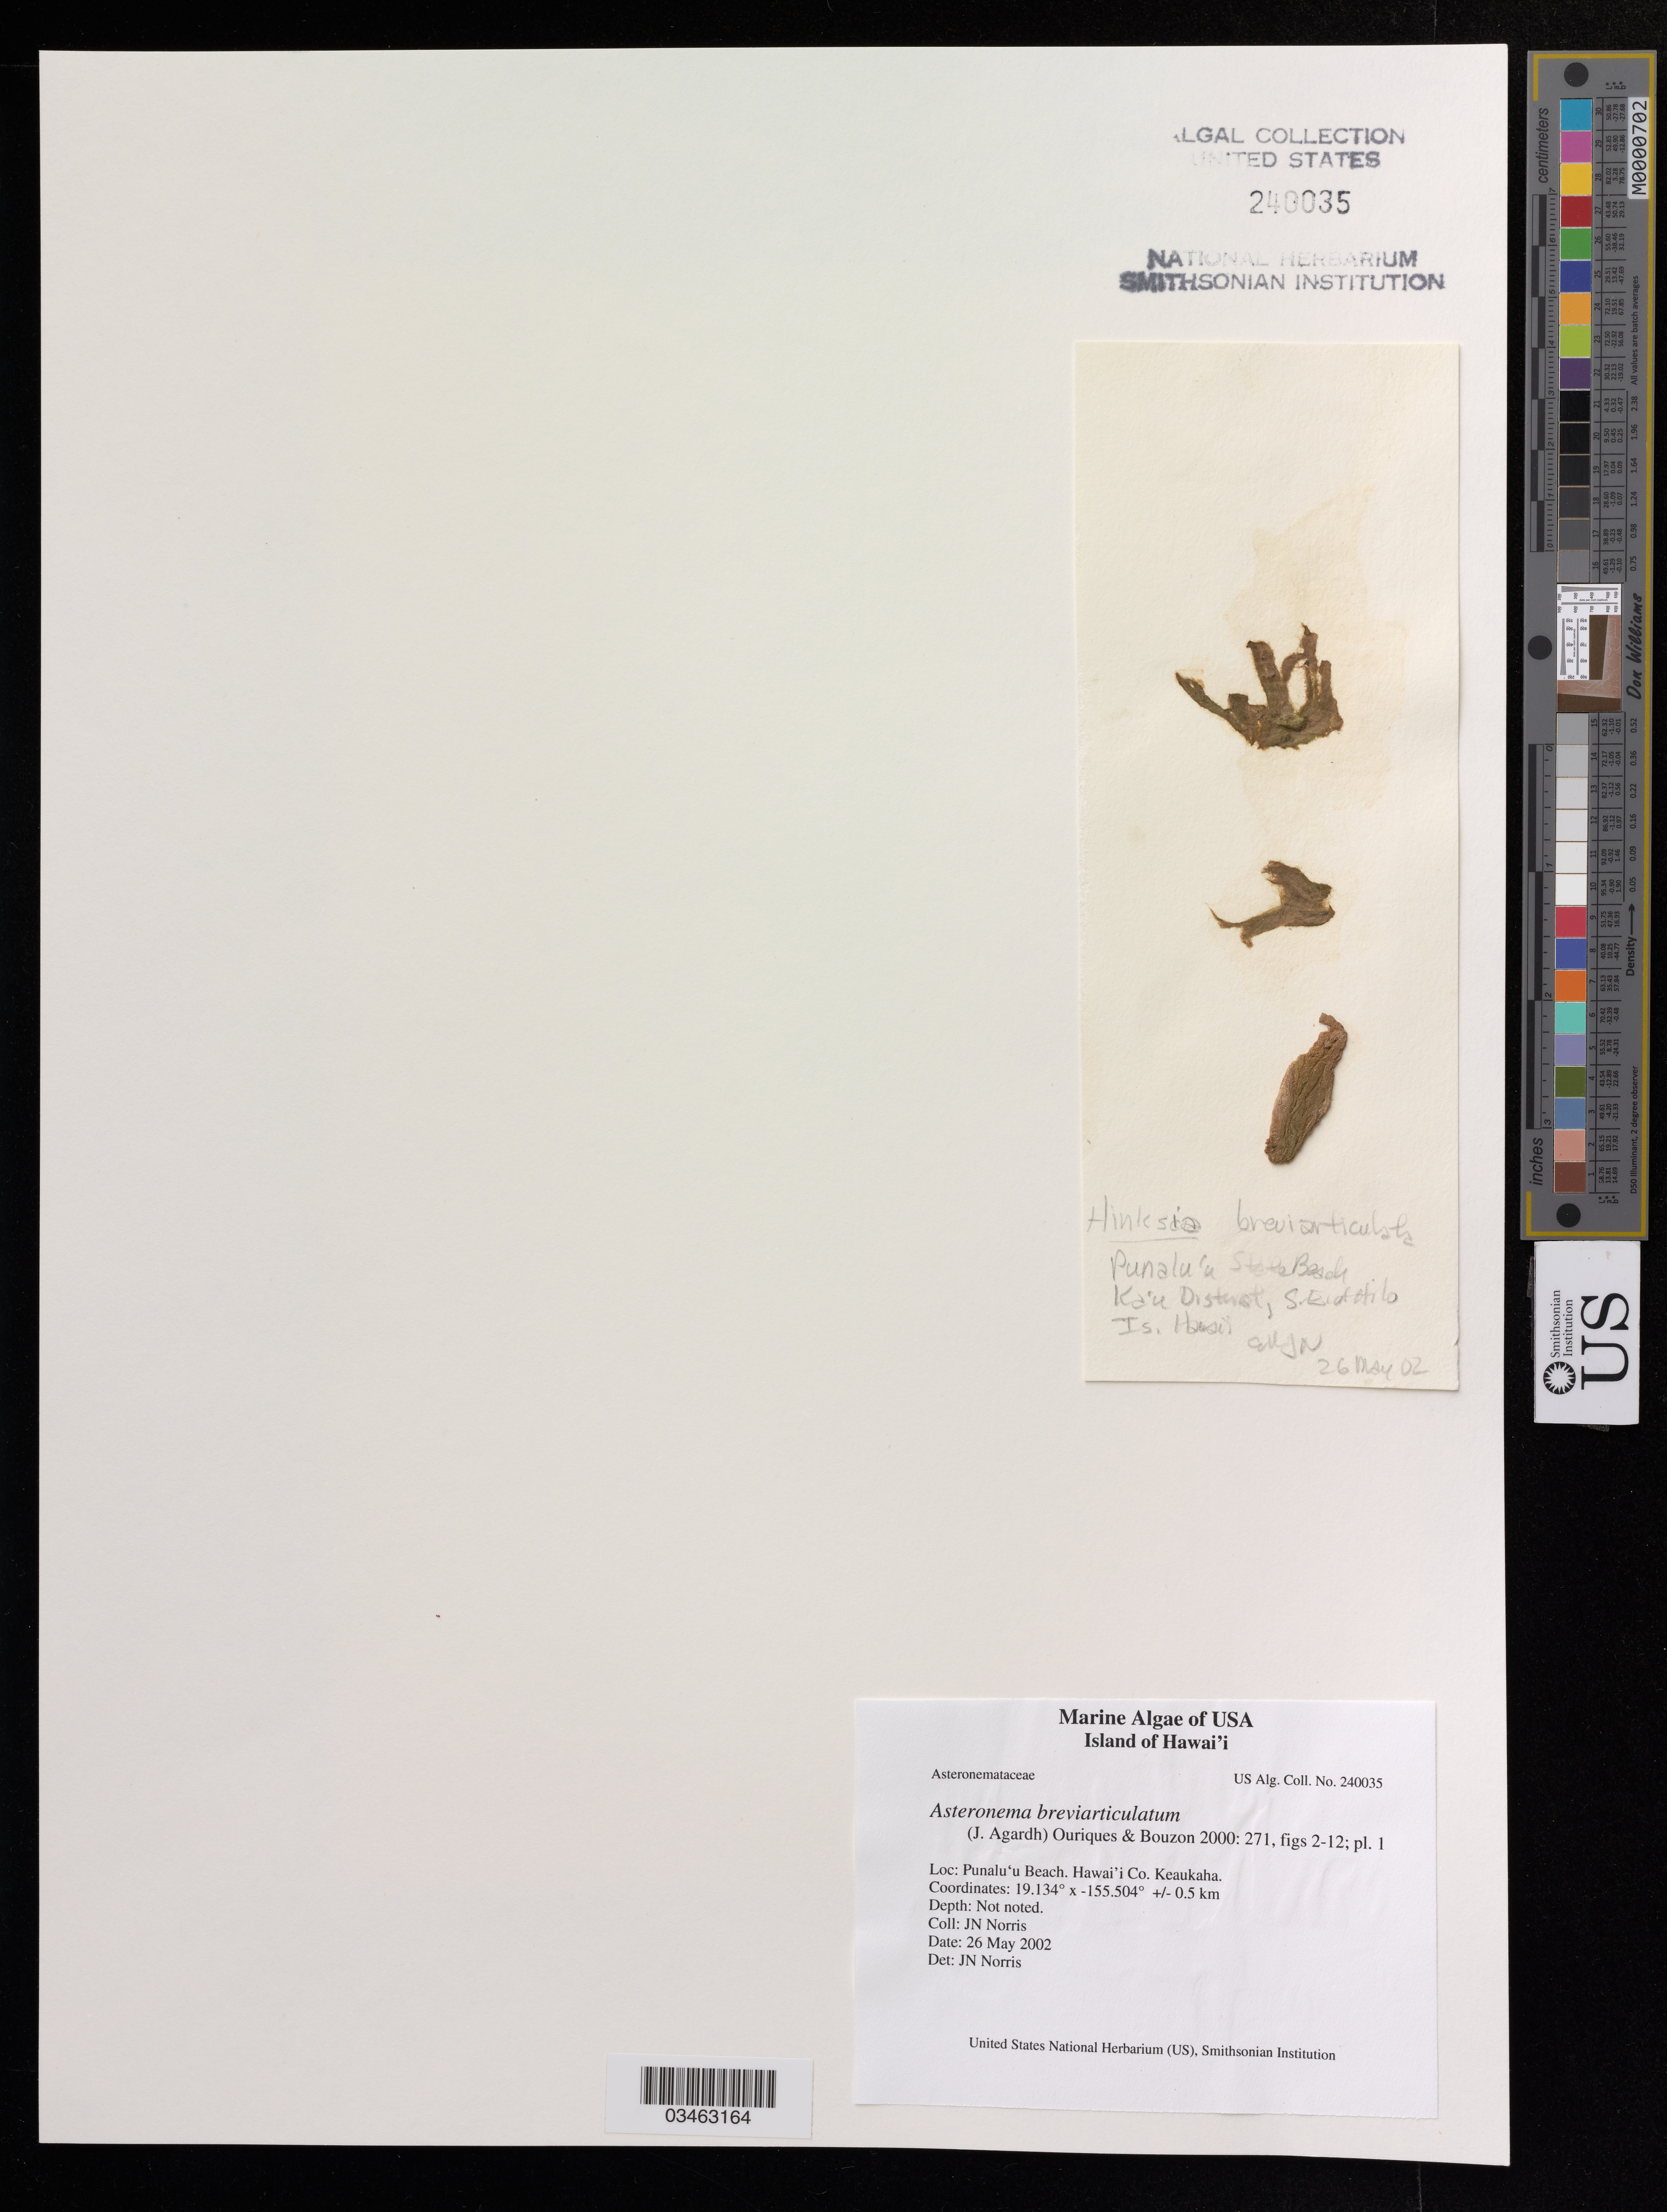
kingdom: Chromista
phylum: Ochrophyta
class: Phaeophyceae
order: Scytothamnales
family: Asteronemataceae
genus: Asteronema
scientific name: Asteronema breviarticulatum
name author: (J. Agardh) Ouriques & Bouzon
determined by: Norris, James N.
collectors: J. N. Norris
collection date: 2002-05-26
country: United States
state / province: Hawaii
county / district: Hawaii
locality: Punalu' u Beach. Keaukaha.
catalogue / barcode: US 240035